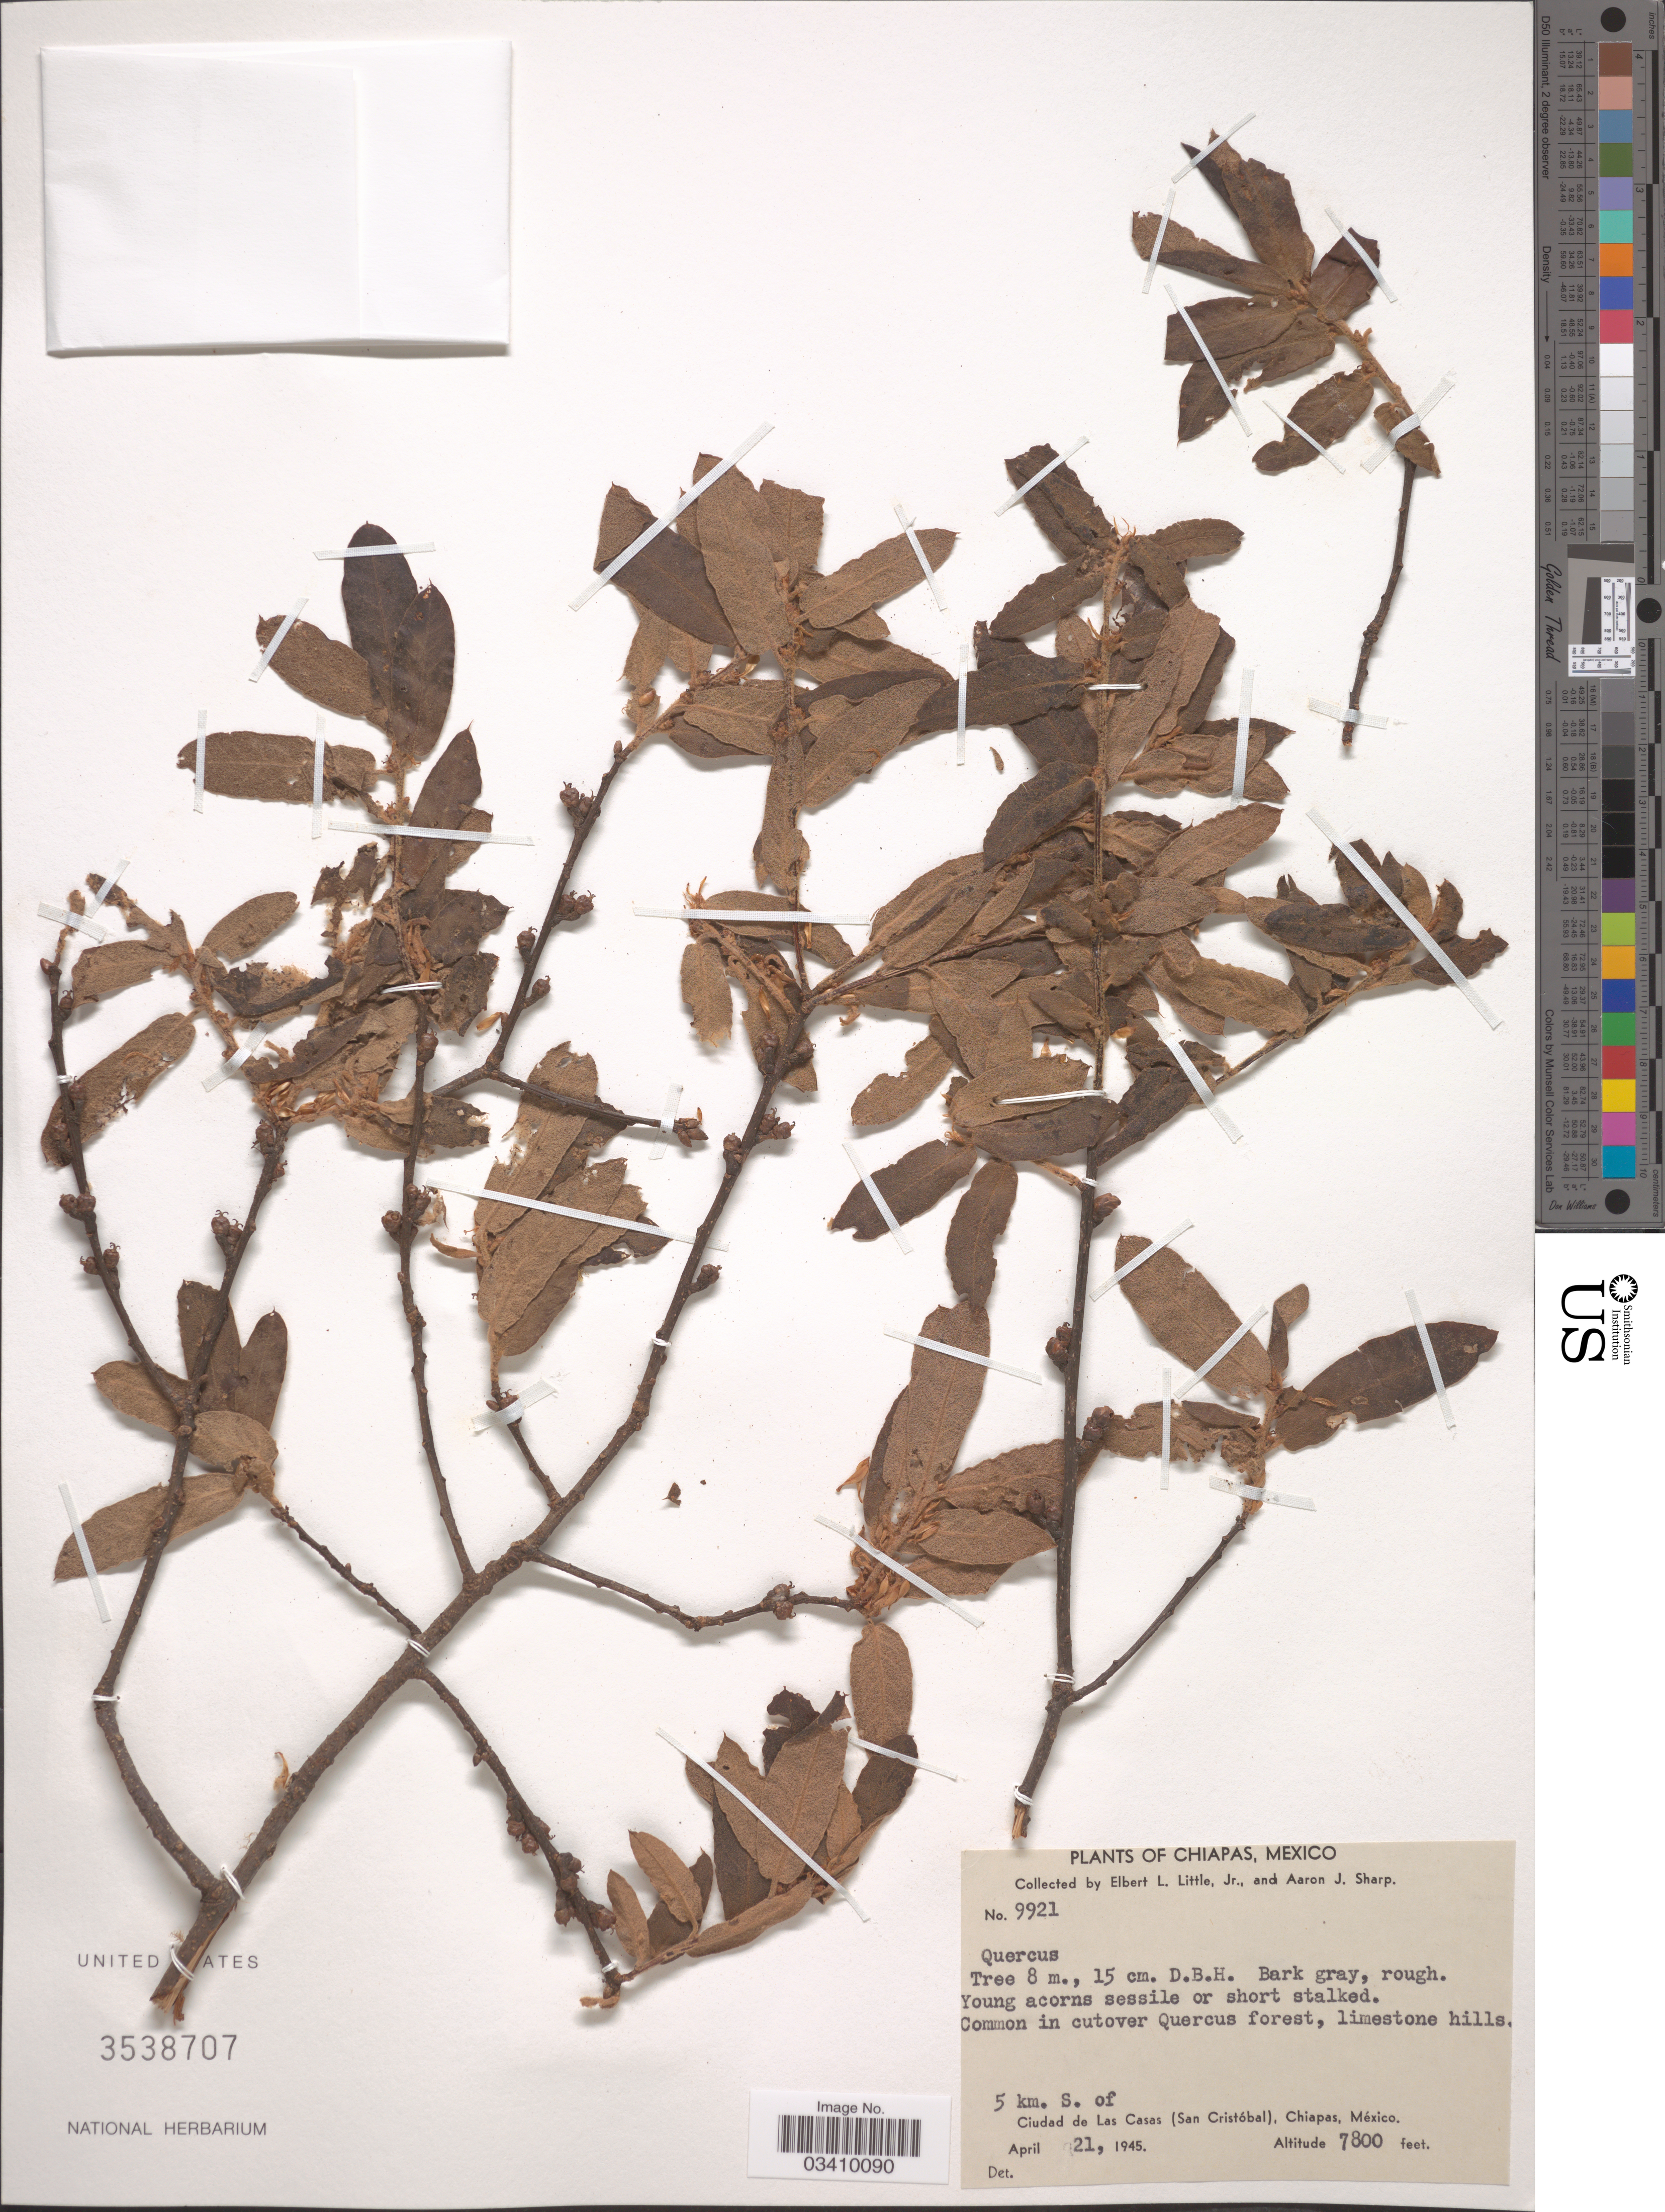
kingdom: Plantae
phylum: Tracheophyta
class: Magnoliopsida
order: Fagales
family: Fagaceae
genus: Quercus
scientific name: Quercus sp.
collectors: E. L. Little & Mrs A. J. Sharp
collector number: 9921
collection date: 1945-04-21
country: Mexico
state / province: Chiapas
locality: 5 km. S. of Ciudad de Las Casas (San Cristóbal).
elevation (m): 2377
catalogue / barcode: US 3538707